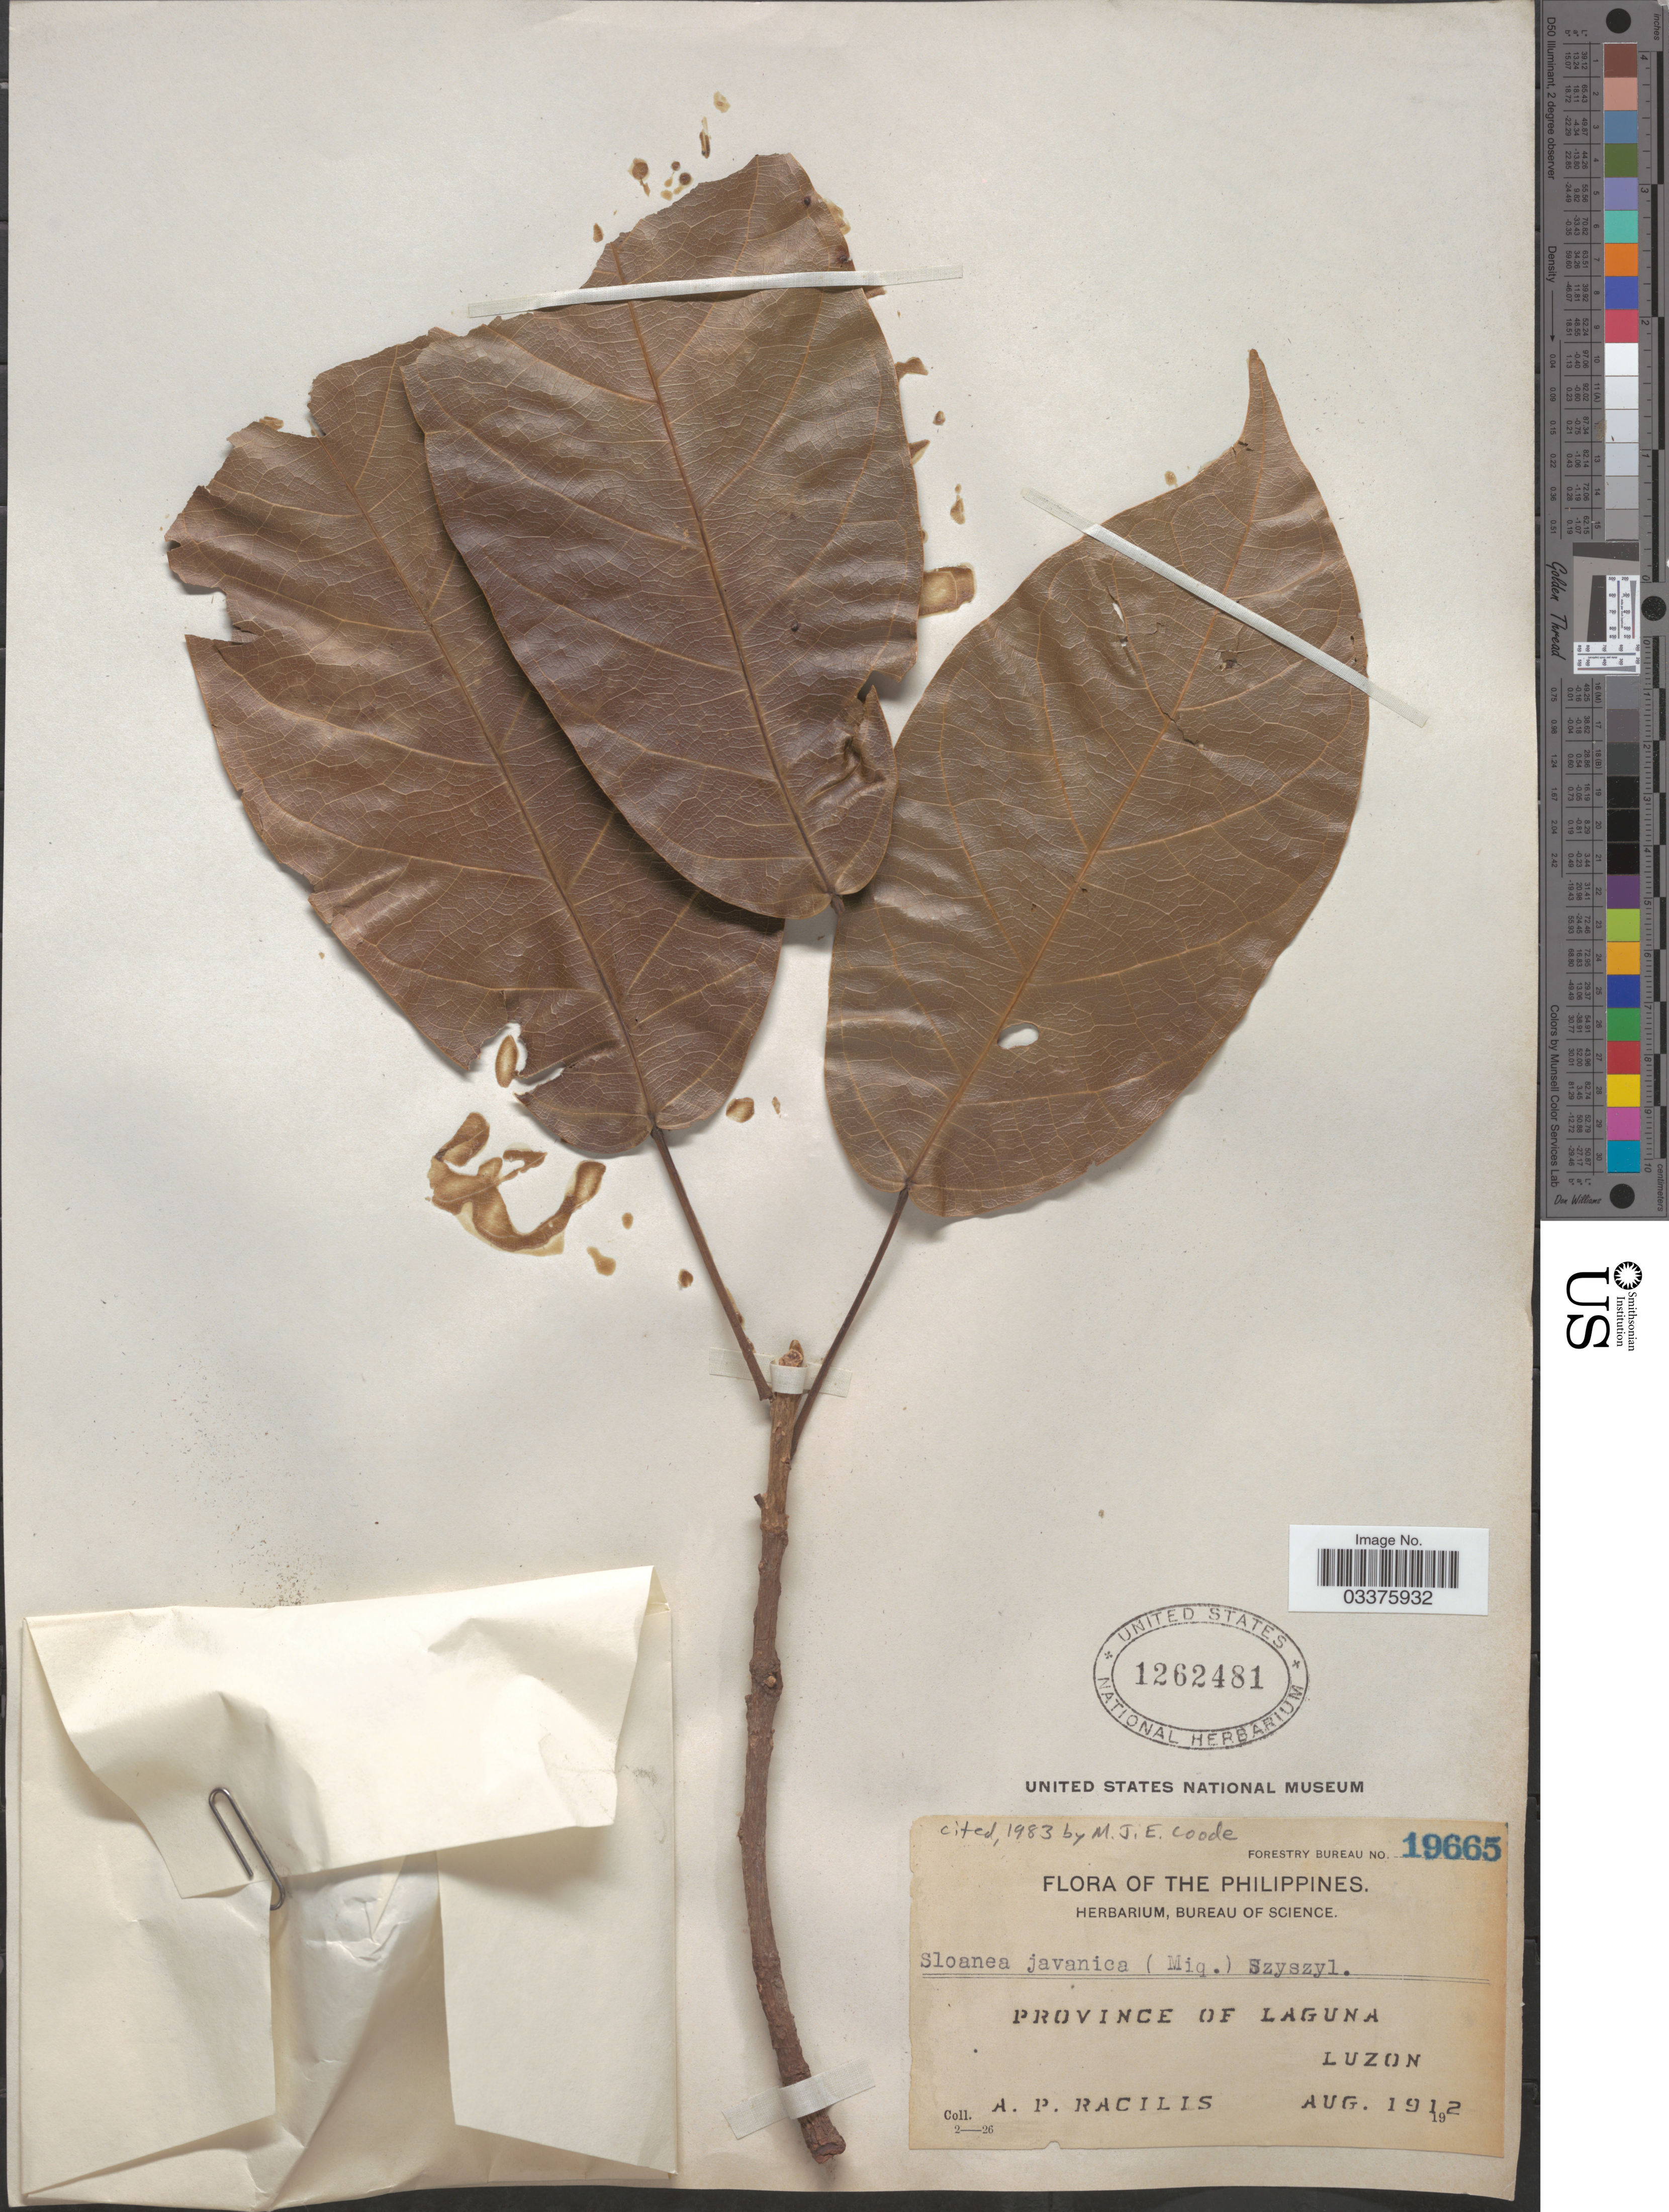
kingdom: Plantae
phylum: Tracheophyta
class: Magnoliopsida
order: Oxalidales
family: Elaeocarpaceae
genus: Sloanea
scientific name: Sloanea javanica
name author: (Miq.) Szyzyl.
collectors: A. Racilis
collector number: Forestry Bureau 19665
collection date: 1912-08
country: Philippines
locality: Province of Laguna, Luzon.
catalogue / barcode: US 1262481